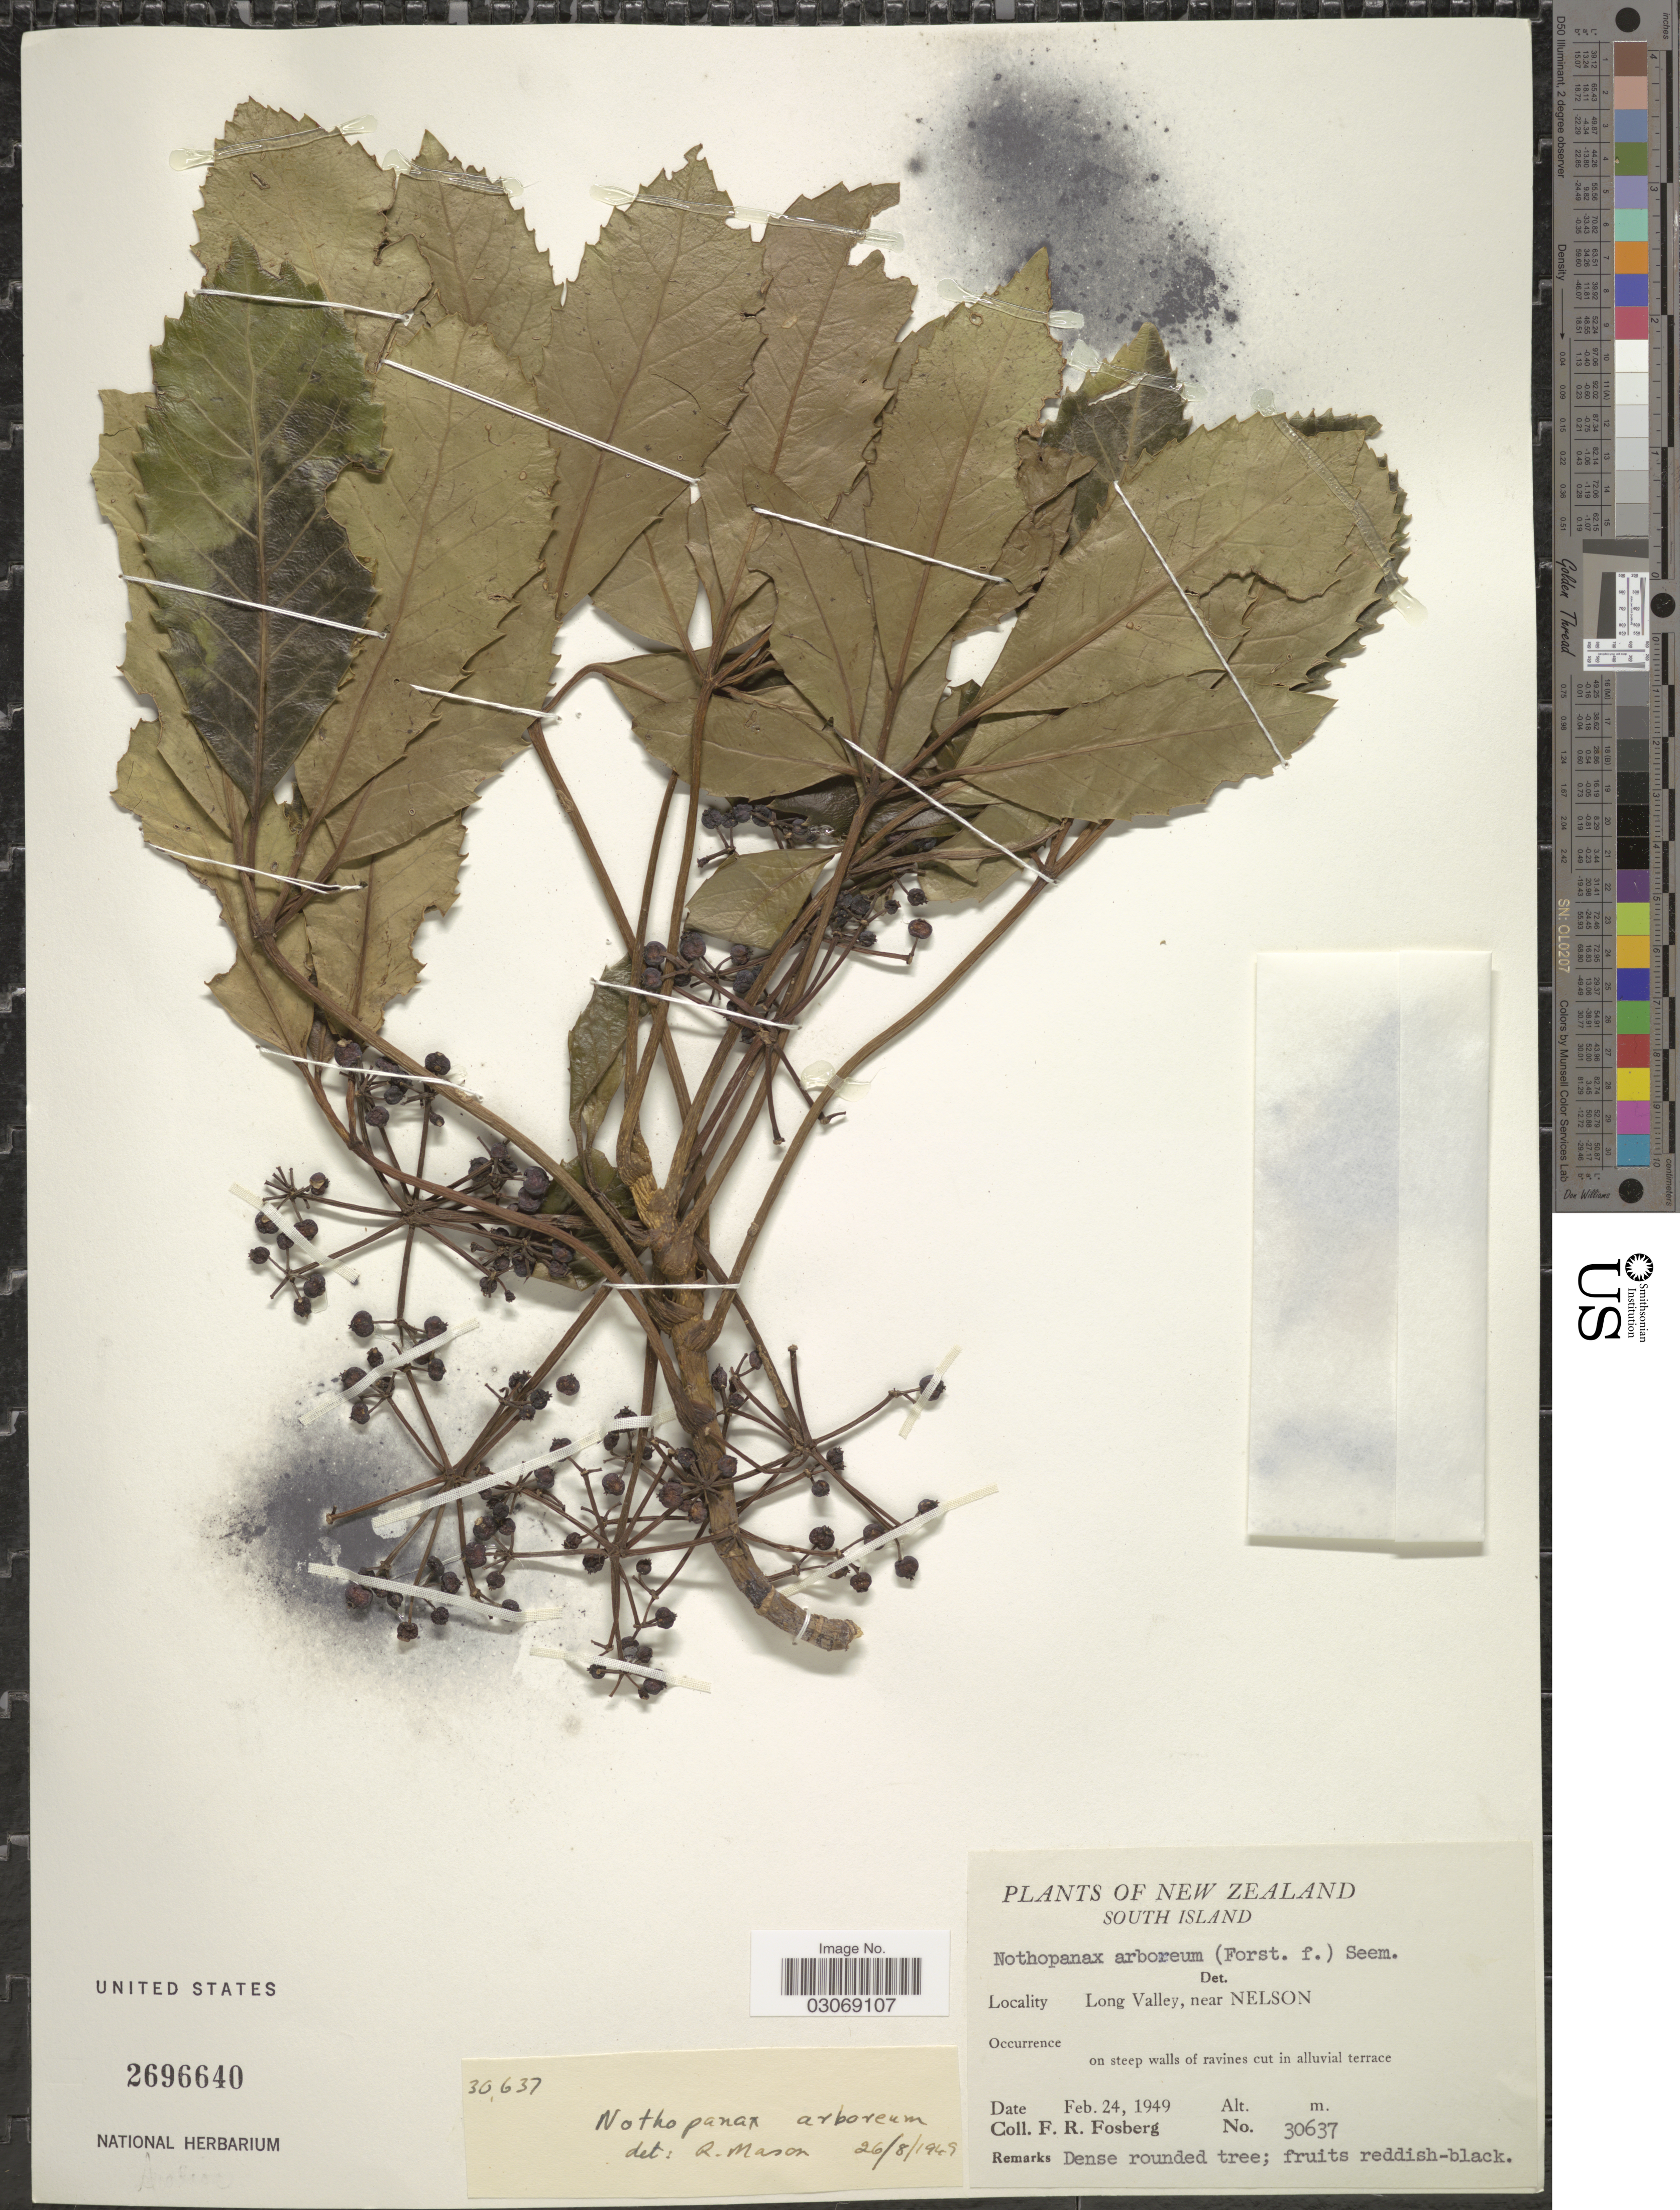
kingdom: Plantae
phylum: Tracheophyta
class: Magnoliopsida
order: Apiales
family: Araliaceae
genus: Nothopanax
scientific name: Nothopanax arboreus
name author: (L. f.) Seem.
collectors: F. R. Fosberg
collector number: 30637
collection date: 1949-02-24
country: New Zealand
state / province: Nelson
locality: South Island. Long Valley, near Nelson.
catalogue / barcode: US 2696640